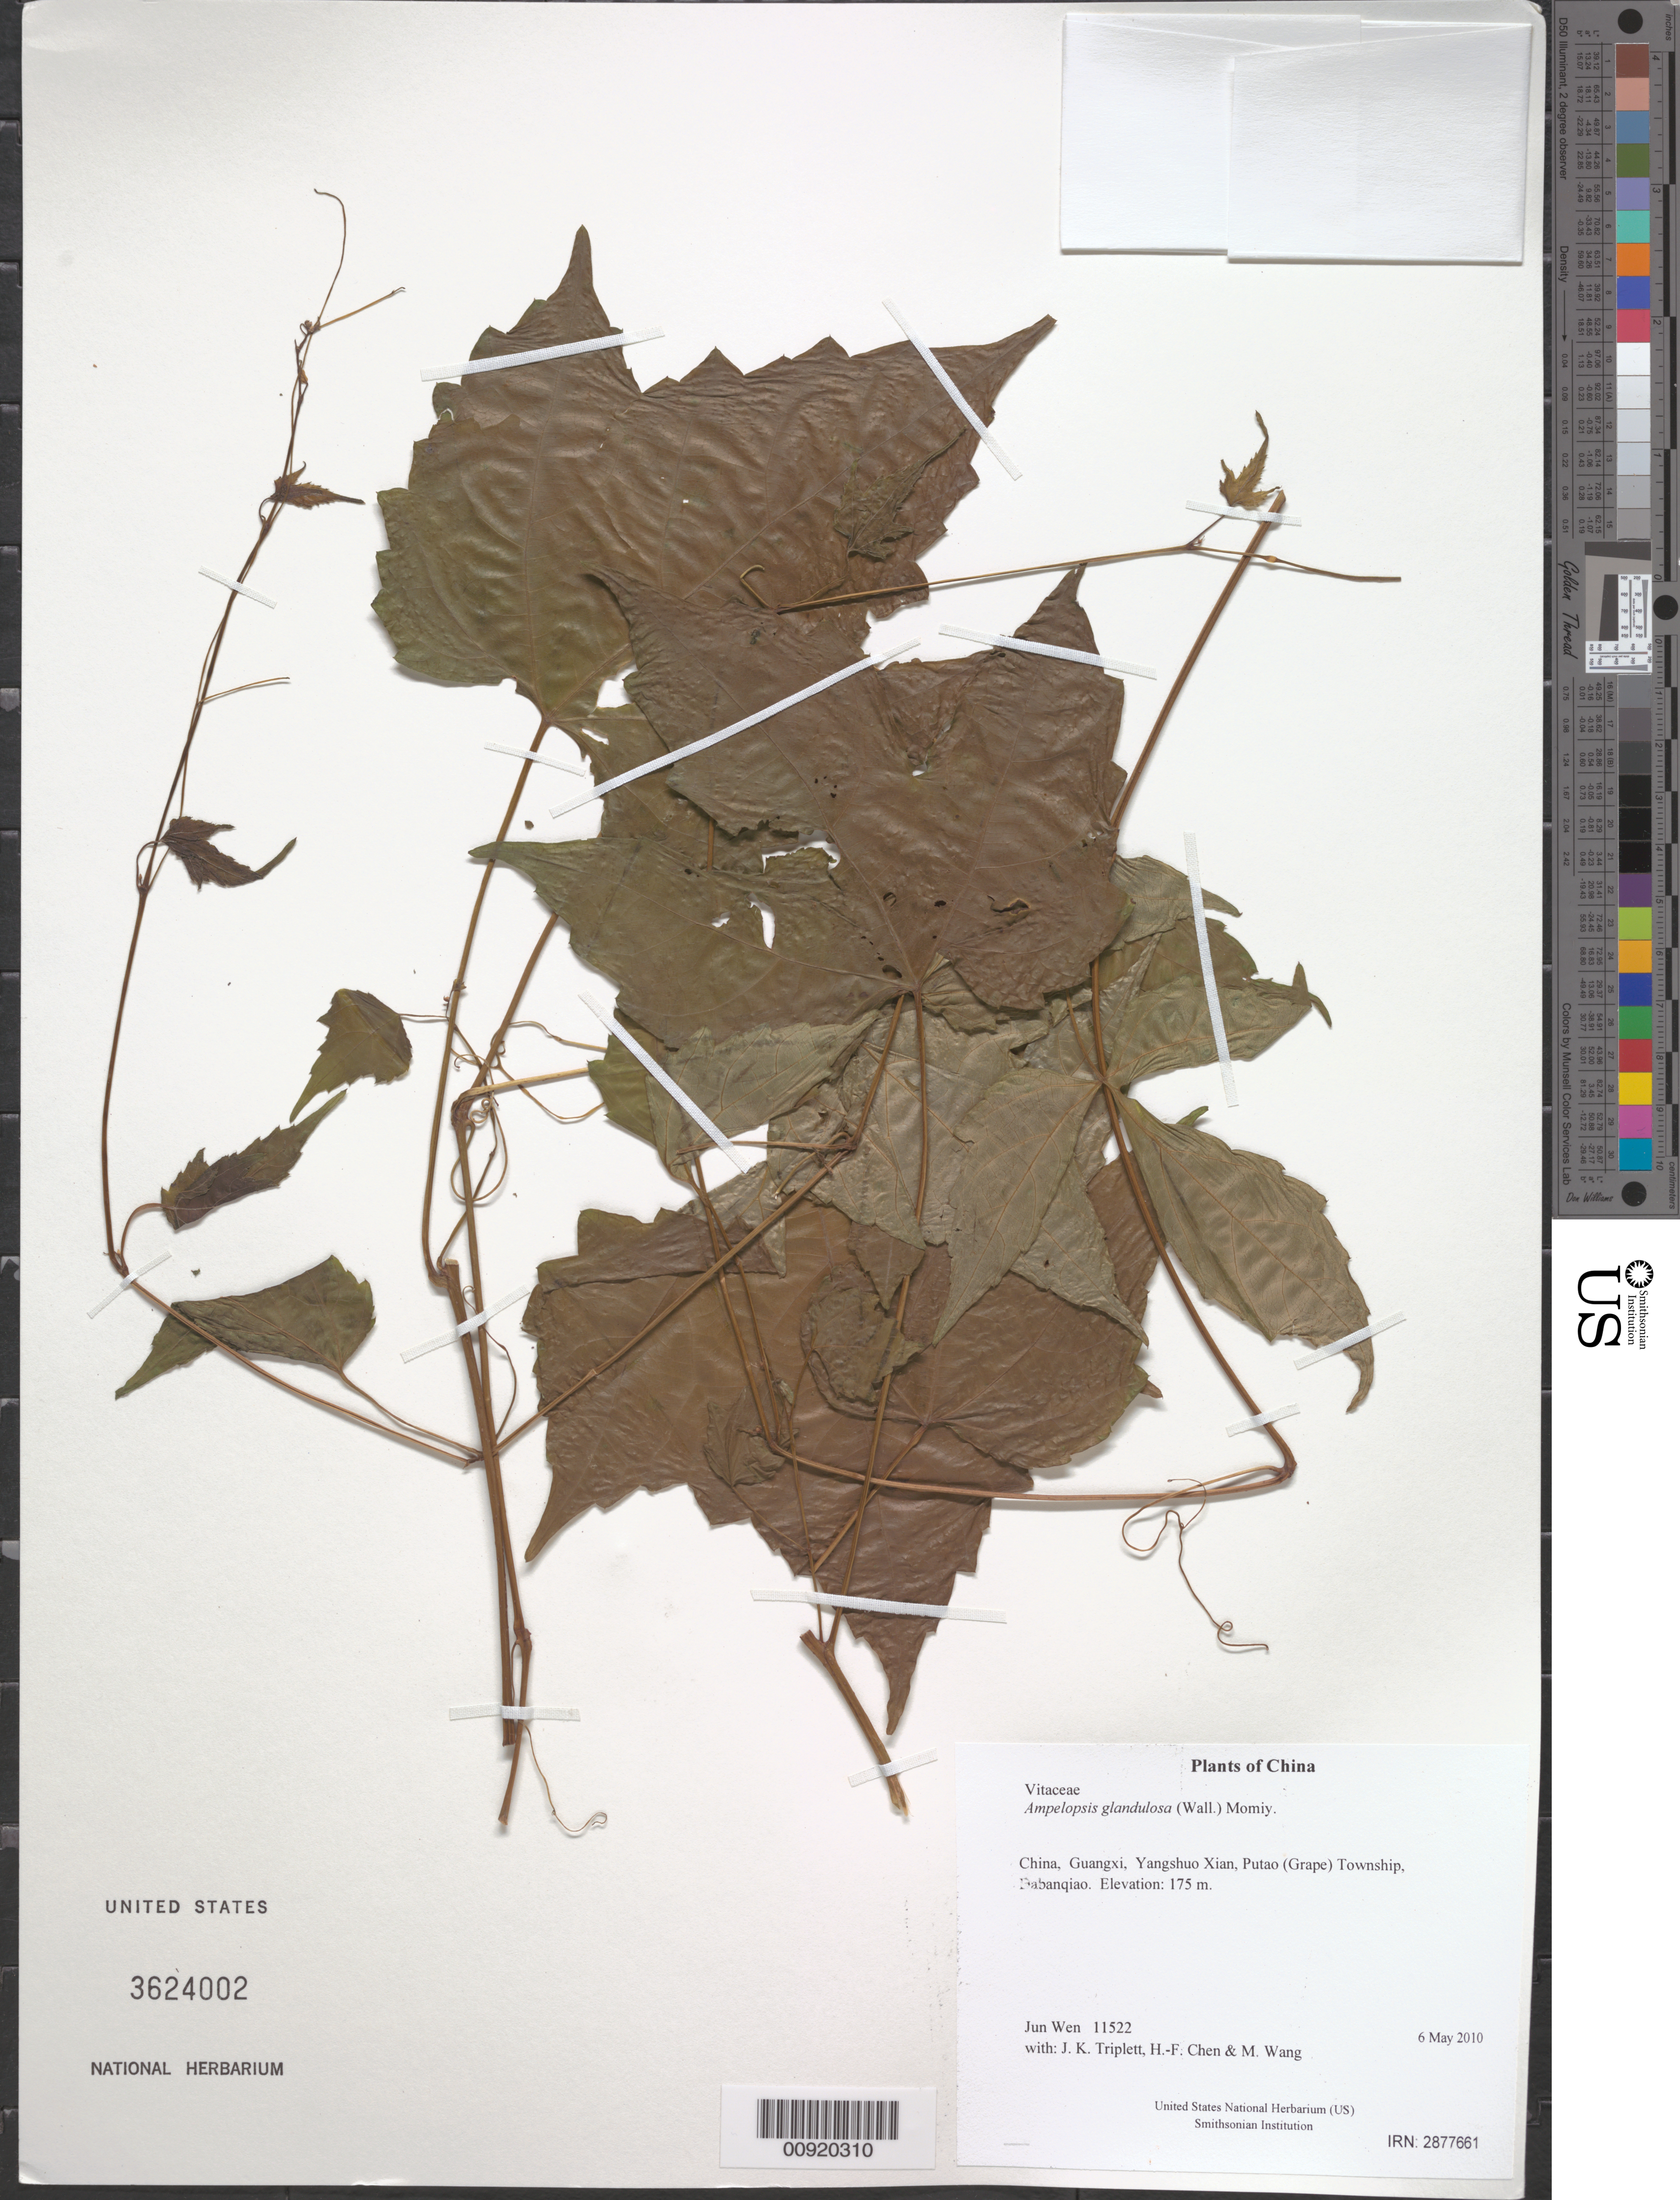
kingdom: Plantae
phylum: Tracheophyta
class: Magnoliopsida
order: Vitales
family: Vitaceae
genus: Ampelopsis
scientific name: Ampelopsis glandulosa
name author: (Wall.) Momiy.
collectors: J. Wen, J. K. Triplett, H.-F. Chen & M. Wang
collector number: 11522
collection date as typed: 6 May 2010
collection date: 2010-05-06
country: China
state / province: Guangxi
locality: Yangshuo Xian, Putao (Grape) Township, Dabanqiao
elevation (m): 175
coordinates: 24 54.616 N, 110 21.517 E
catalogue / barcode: US 3624002